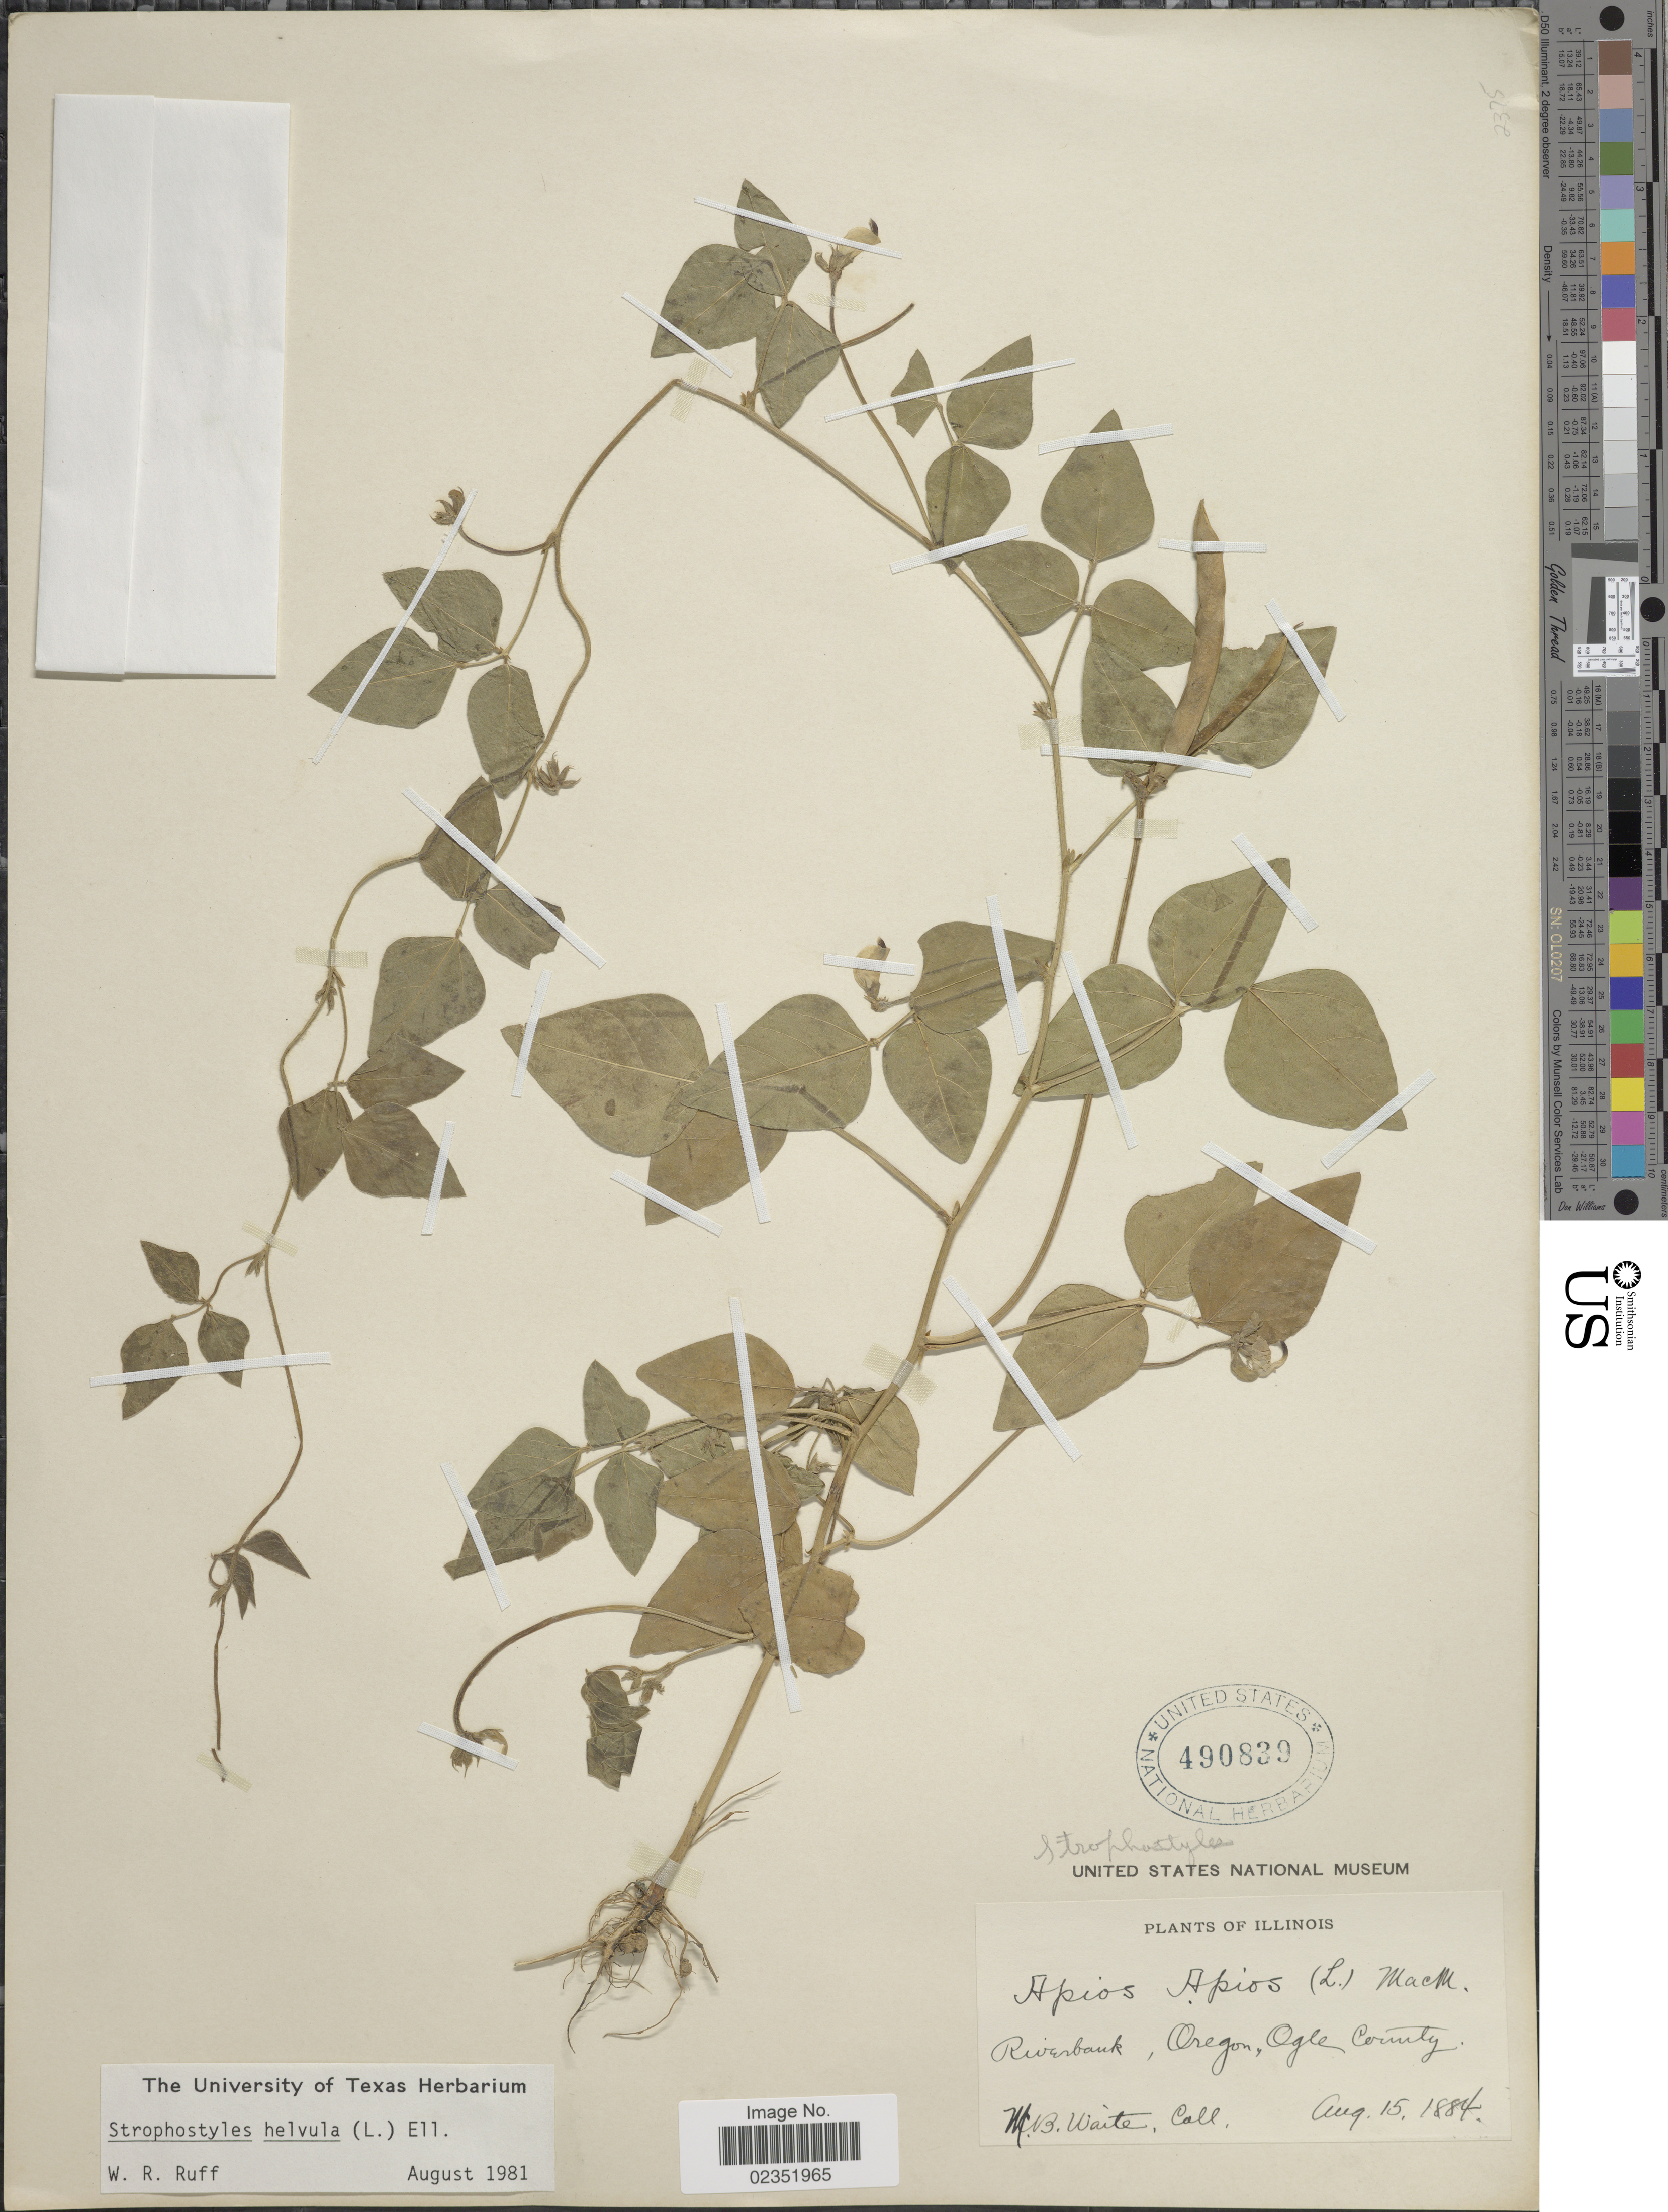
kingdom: Plantae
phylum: Tracheophyta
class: Magnoliopsida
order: Fabales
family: Fabaceae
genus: Strophostyles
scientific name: Strophostyles helvola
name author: (L.) Elliott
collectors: M. B. Waite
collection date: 1884-08-15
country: United States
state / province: Oregon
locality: Riverbank, Oregon, Ogle County.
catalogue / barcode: US 490839